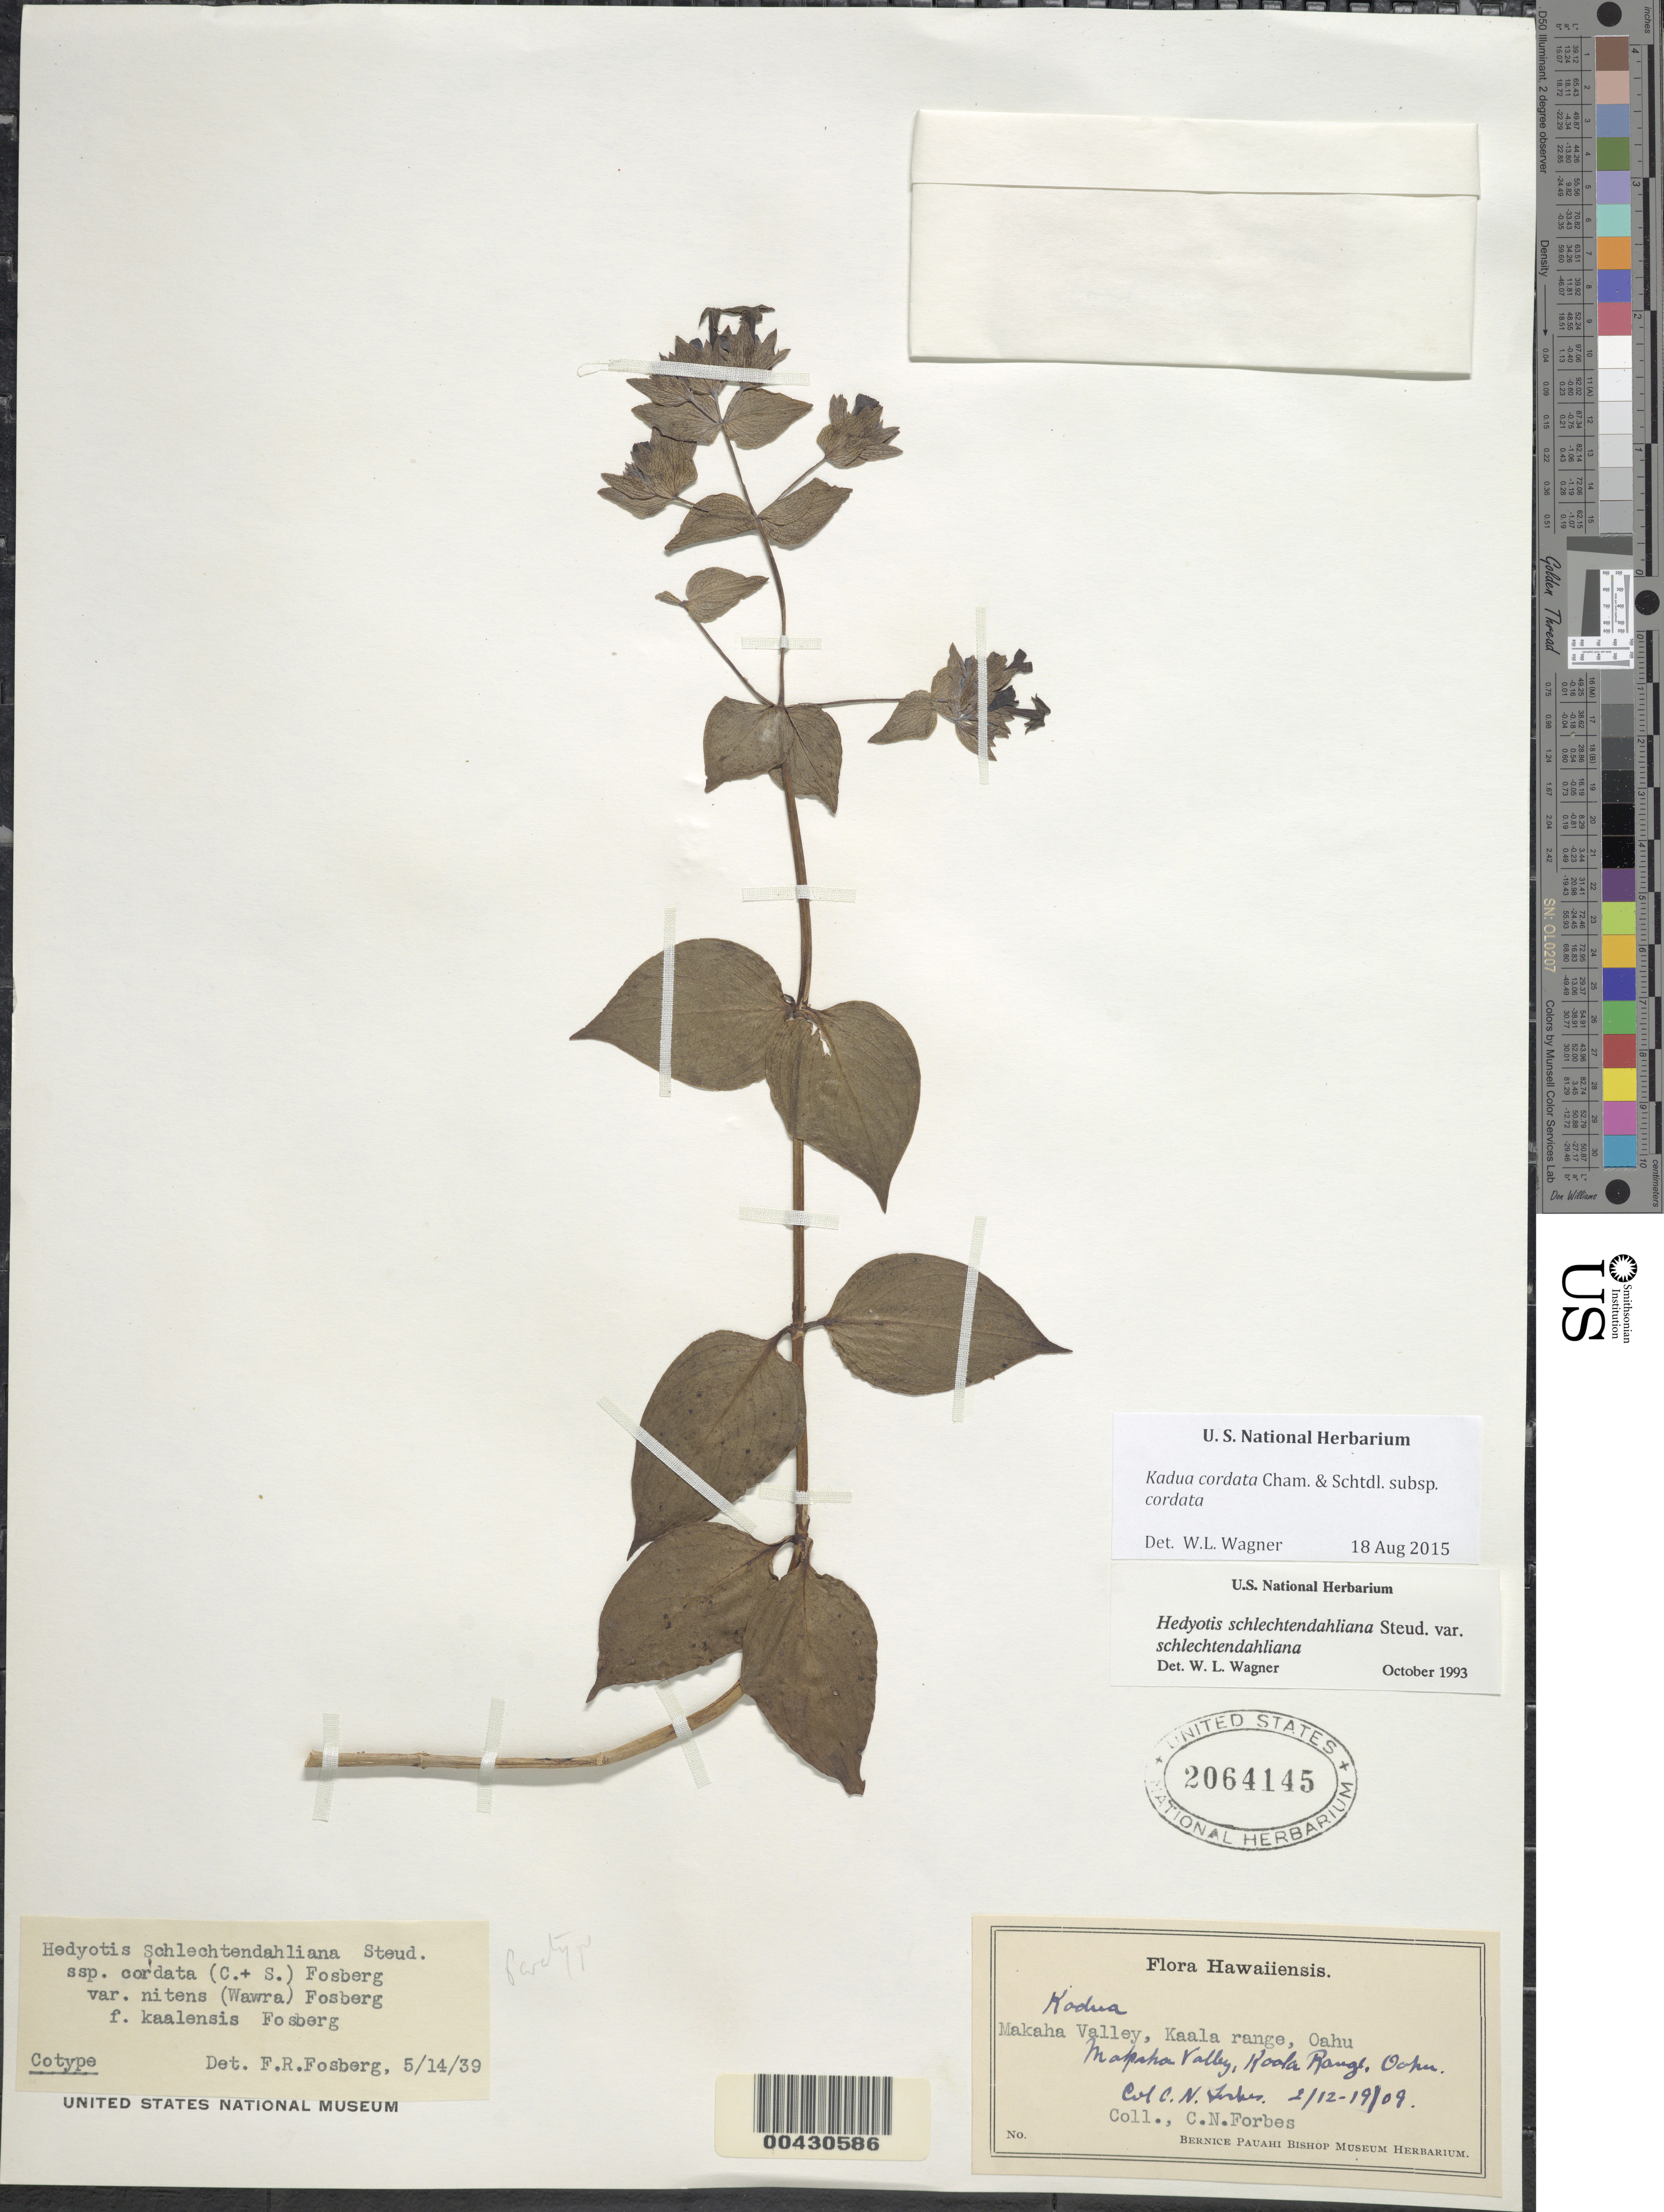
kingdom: Plantae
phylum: Tracheophyta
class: Magnoliopsida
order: Gentianales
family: Rubiaceae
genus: Kadua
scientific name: Kadua cordata subsp. cordata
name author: Cham. & Schltdl.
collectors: C. N. Forbes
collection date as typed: Transcribed d/m/y: 12/2/9 to 19/2/9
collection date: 1909-02-12/1909-02-19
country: United States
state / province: Hawaii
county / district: Honolulu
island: Oahu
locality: Hawaiiensis. Makaha Valley, Kaala range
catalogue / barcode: US 2064145